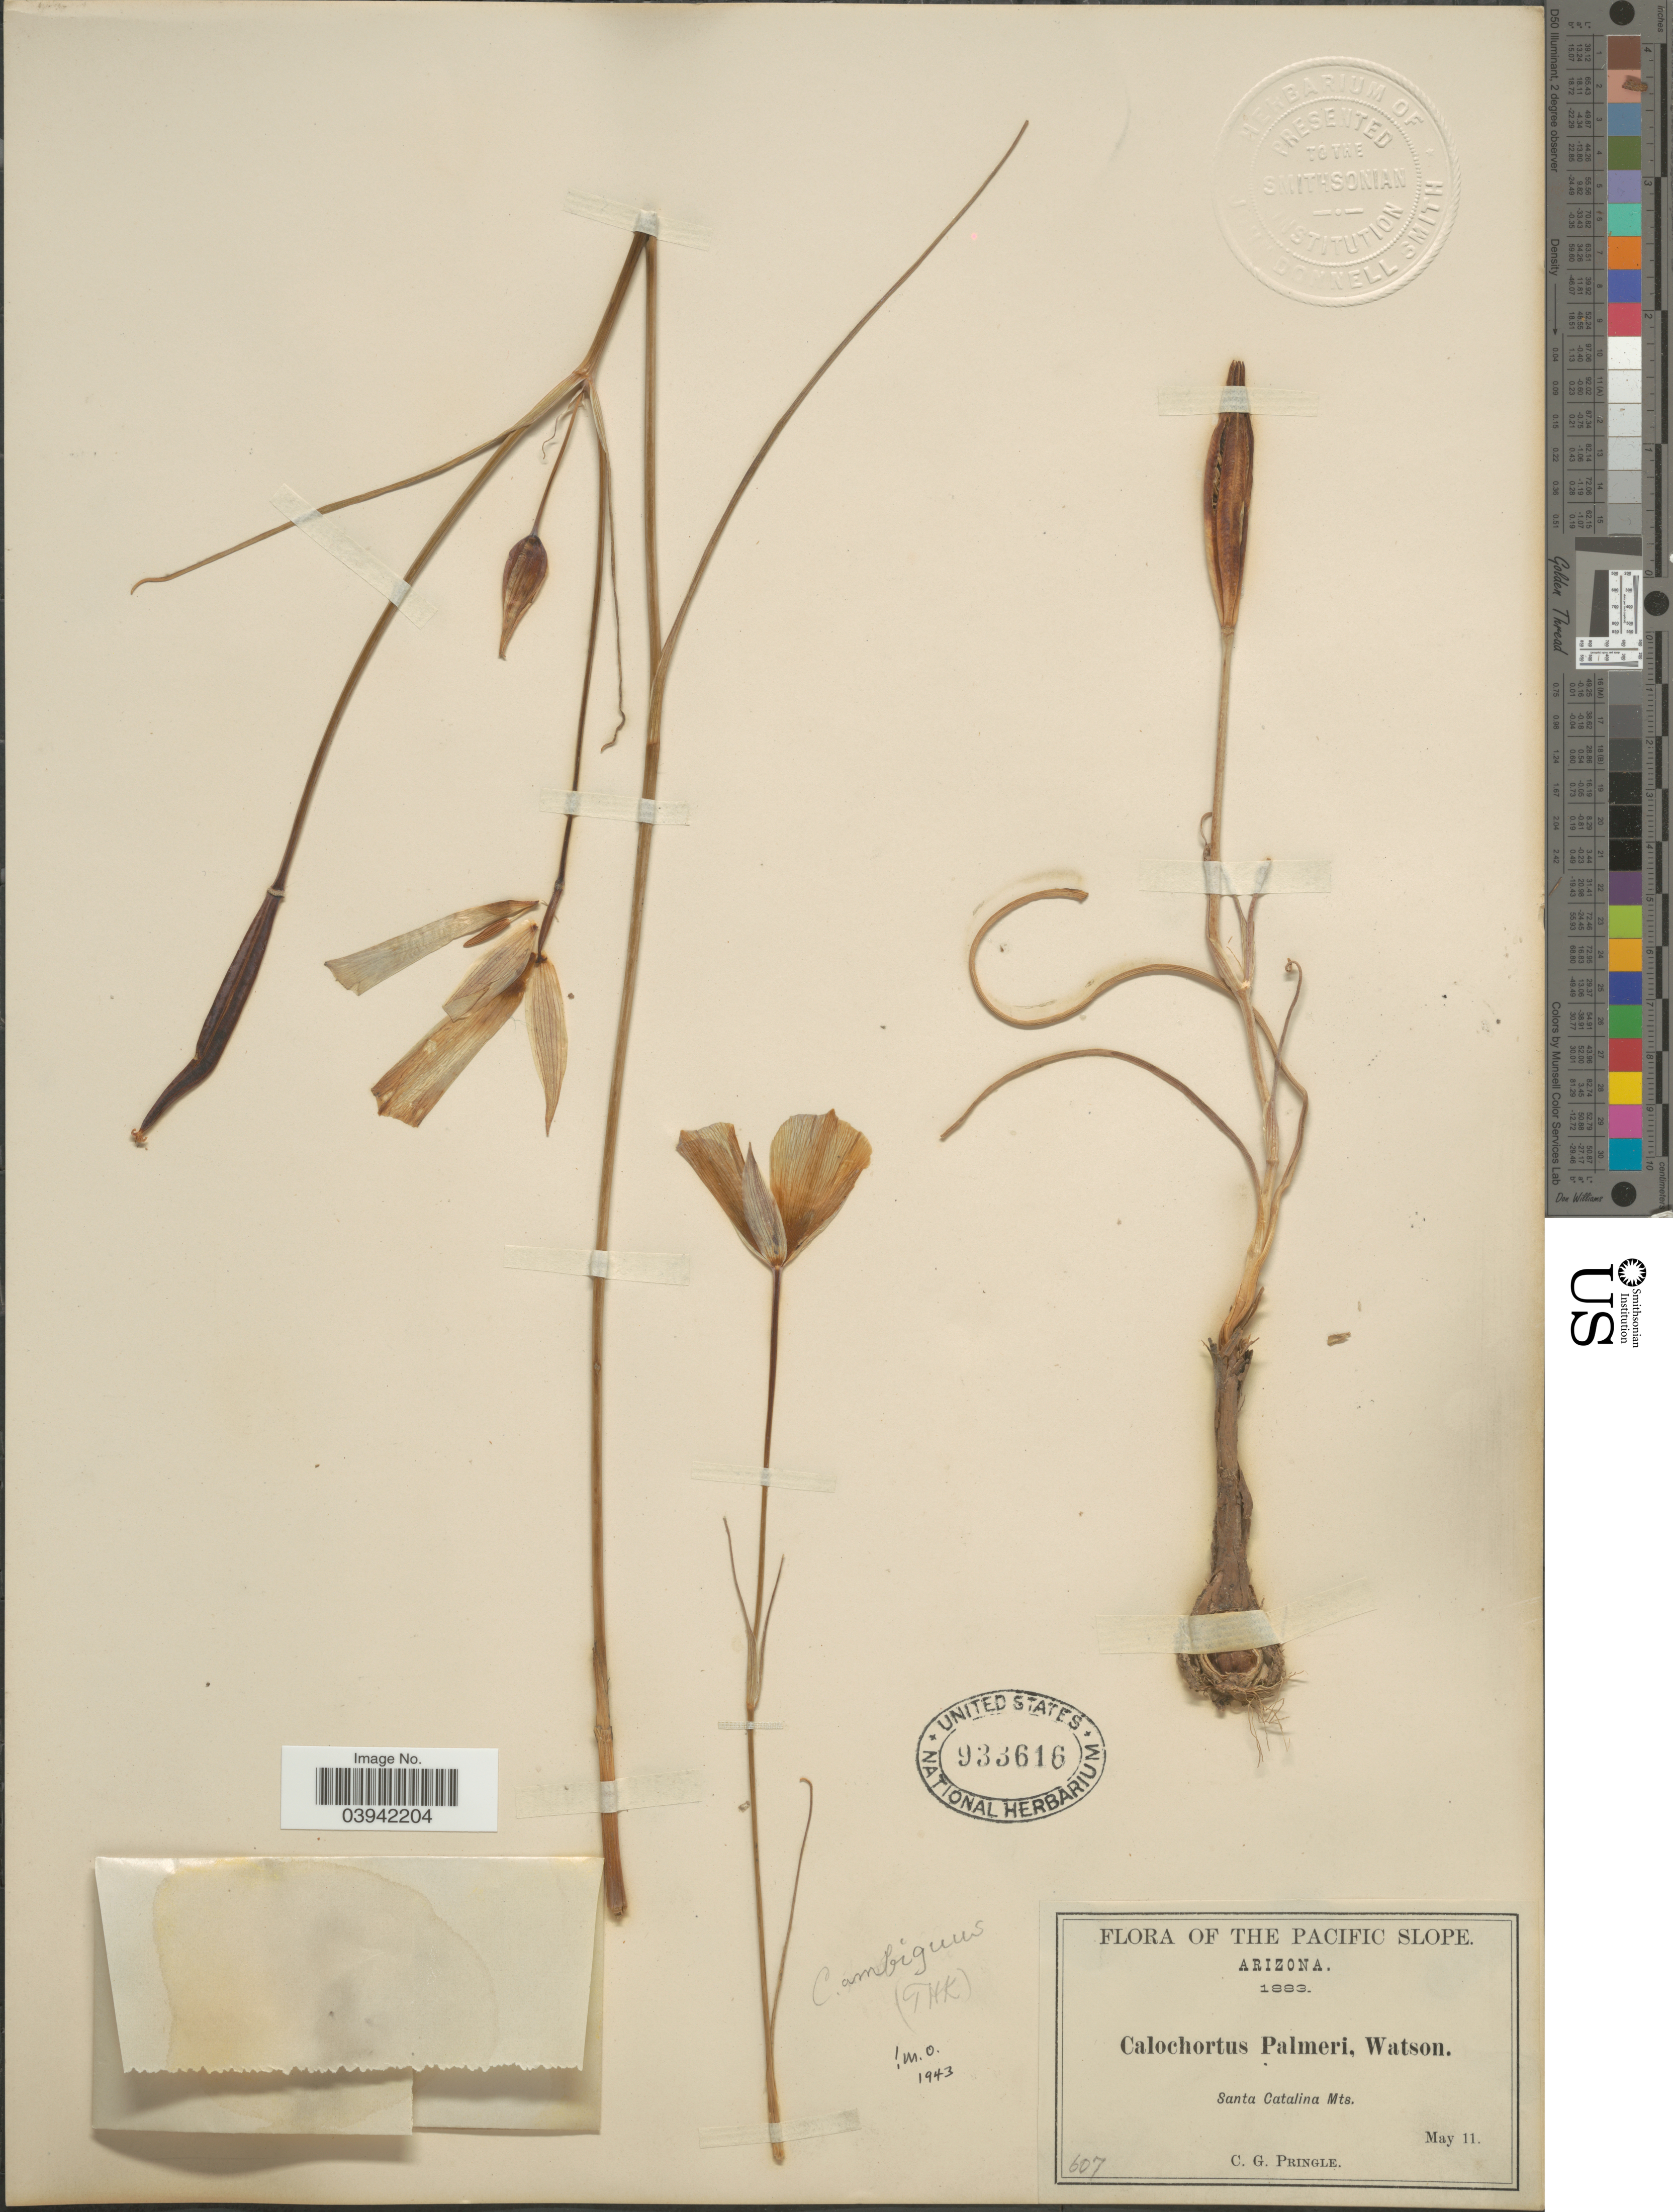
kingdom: Plantae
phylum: Tracheophyta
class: Liliopsida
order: Liliales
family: Liliaceae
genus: Calochortus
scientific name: Calochortus ambiguus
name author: (M.E. Jones) Ownbey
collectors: C. G. Pringle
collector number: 607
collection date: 1883-05-11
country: United States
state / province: Arizona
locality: Pacific Slope. Santa Catalina Mts.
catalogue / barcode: US 933616